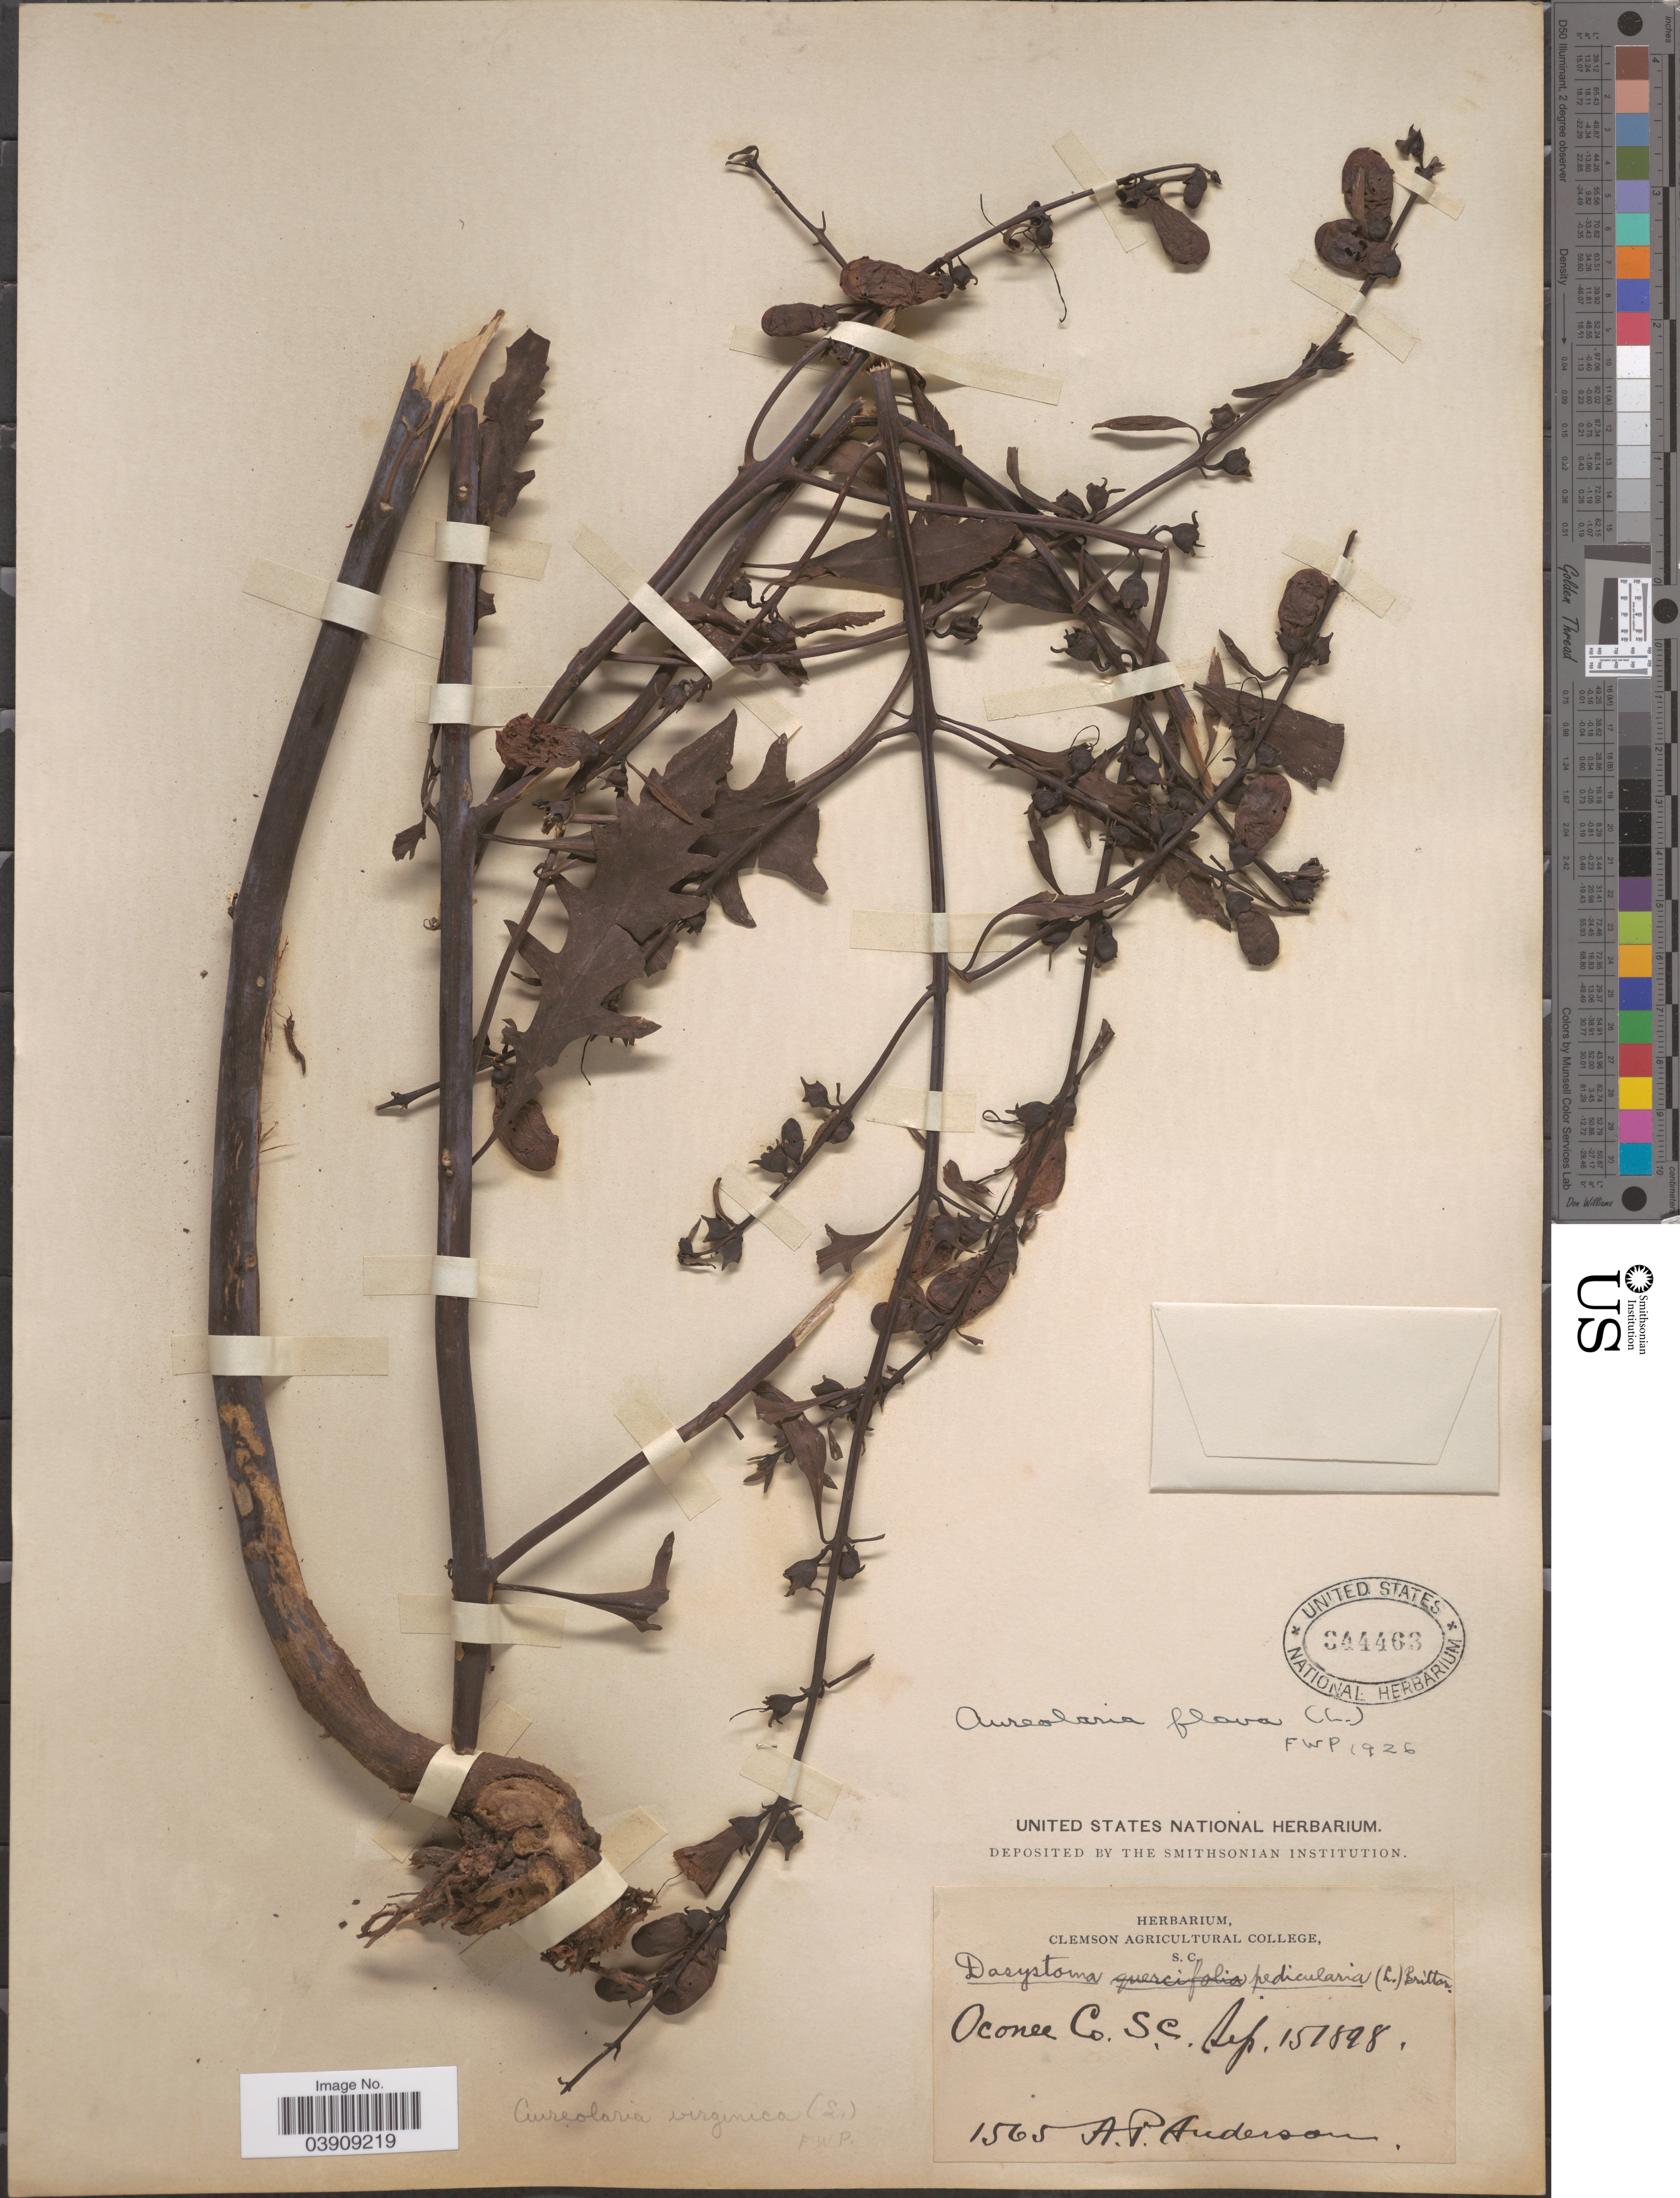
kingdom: Plantae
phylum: Tracheophyta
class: Magnoliopsida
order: Lamiales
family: Orobanchaceae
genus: Aureolaria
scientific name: Aureolaria flava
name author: (L.) Farw.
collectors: A. P. Anderson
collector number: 1565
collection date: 1898-09-15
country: United States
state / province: South Carolina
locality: Oconee Co.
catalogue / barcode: US 344463